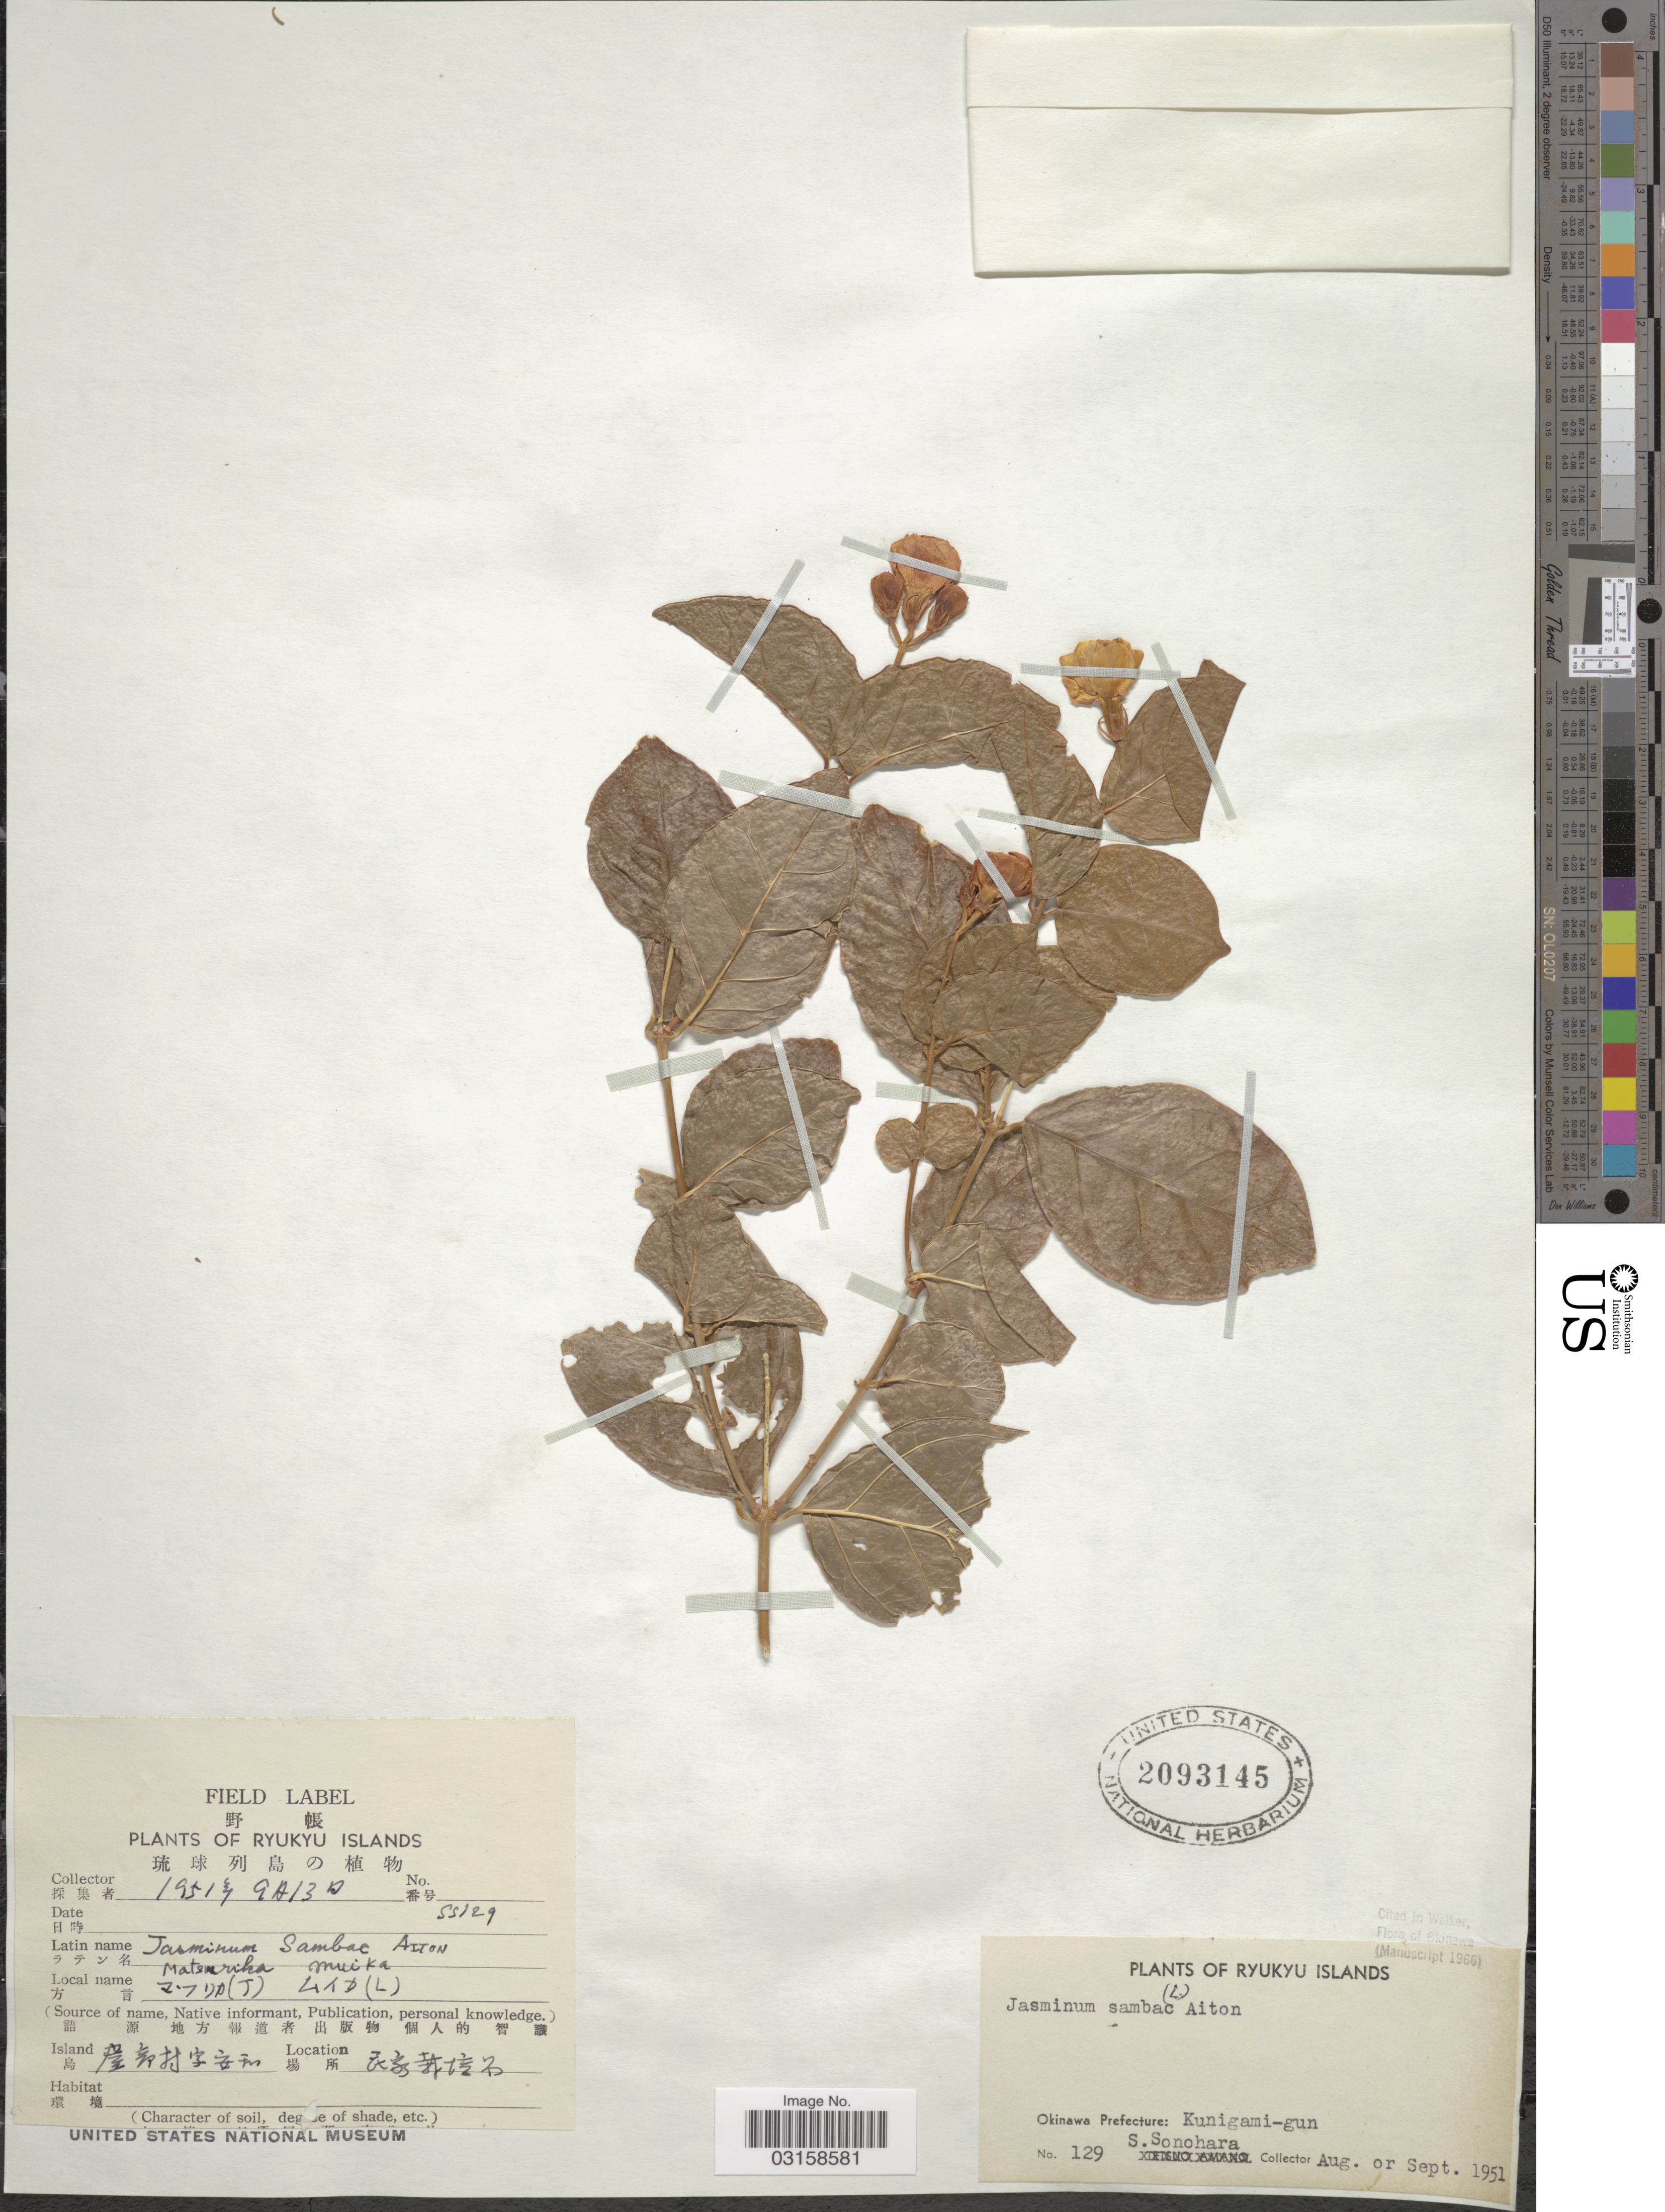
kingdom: Plantae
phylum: Tracheophyta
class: Magnoliopsida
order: Lamiales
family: Oleaceae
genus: Jasminum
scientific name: Jasminum sambac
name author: (L.) Aiton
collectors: S. Sonohara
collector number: SS129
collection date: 1951-08/1951-09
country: Japan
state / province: Okinawa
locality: Ryukyu Islands. Kunigami-gun.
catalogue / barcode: US 2093145